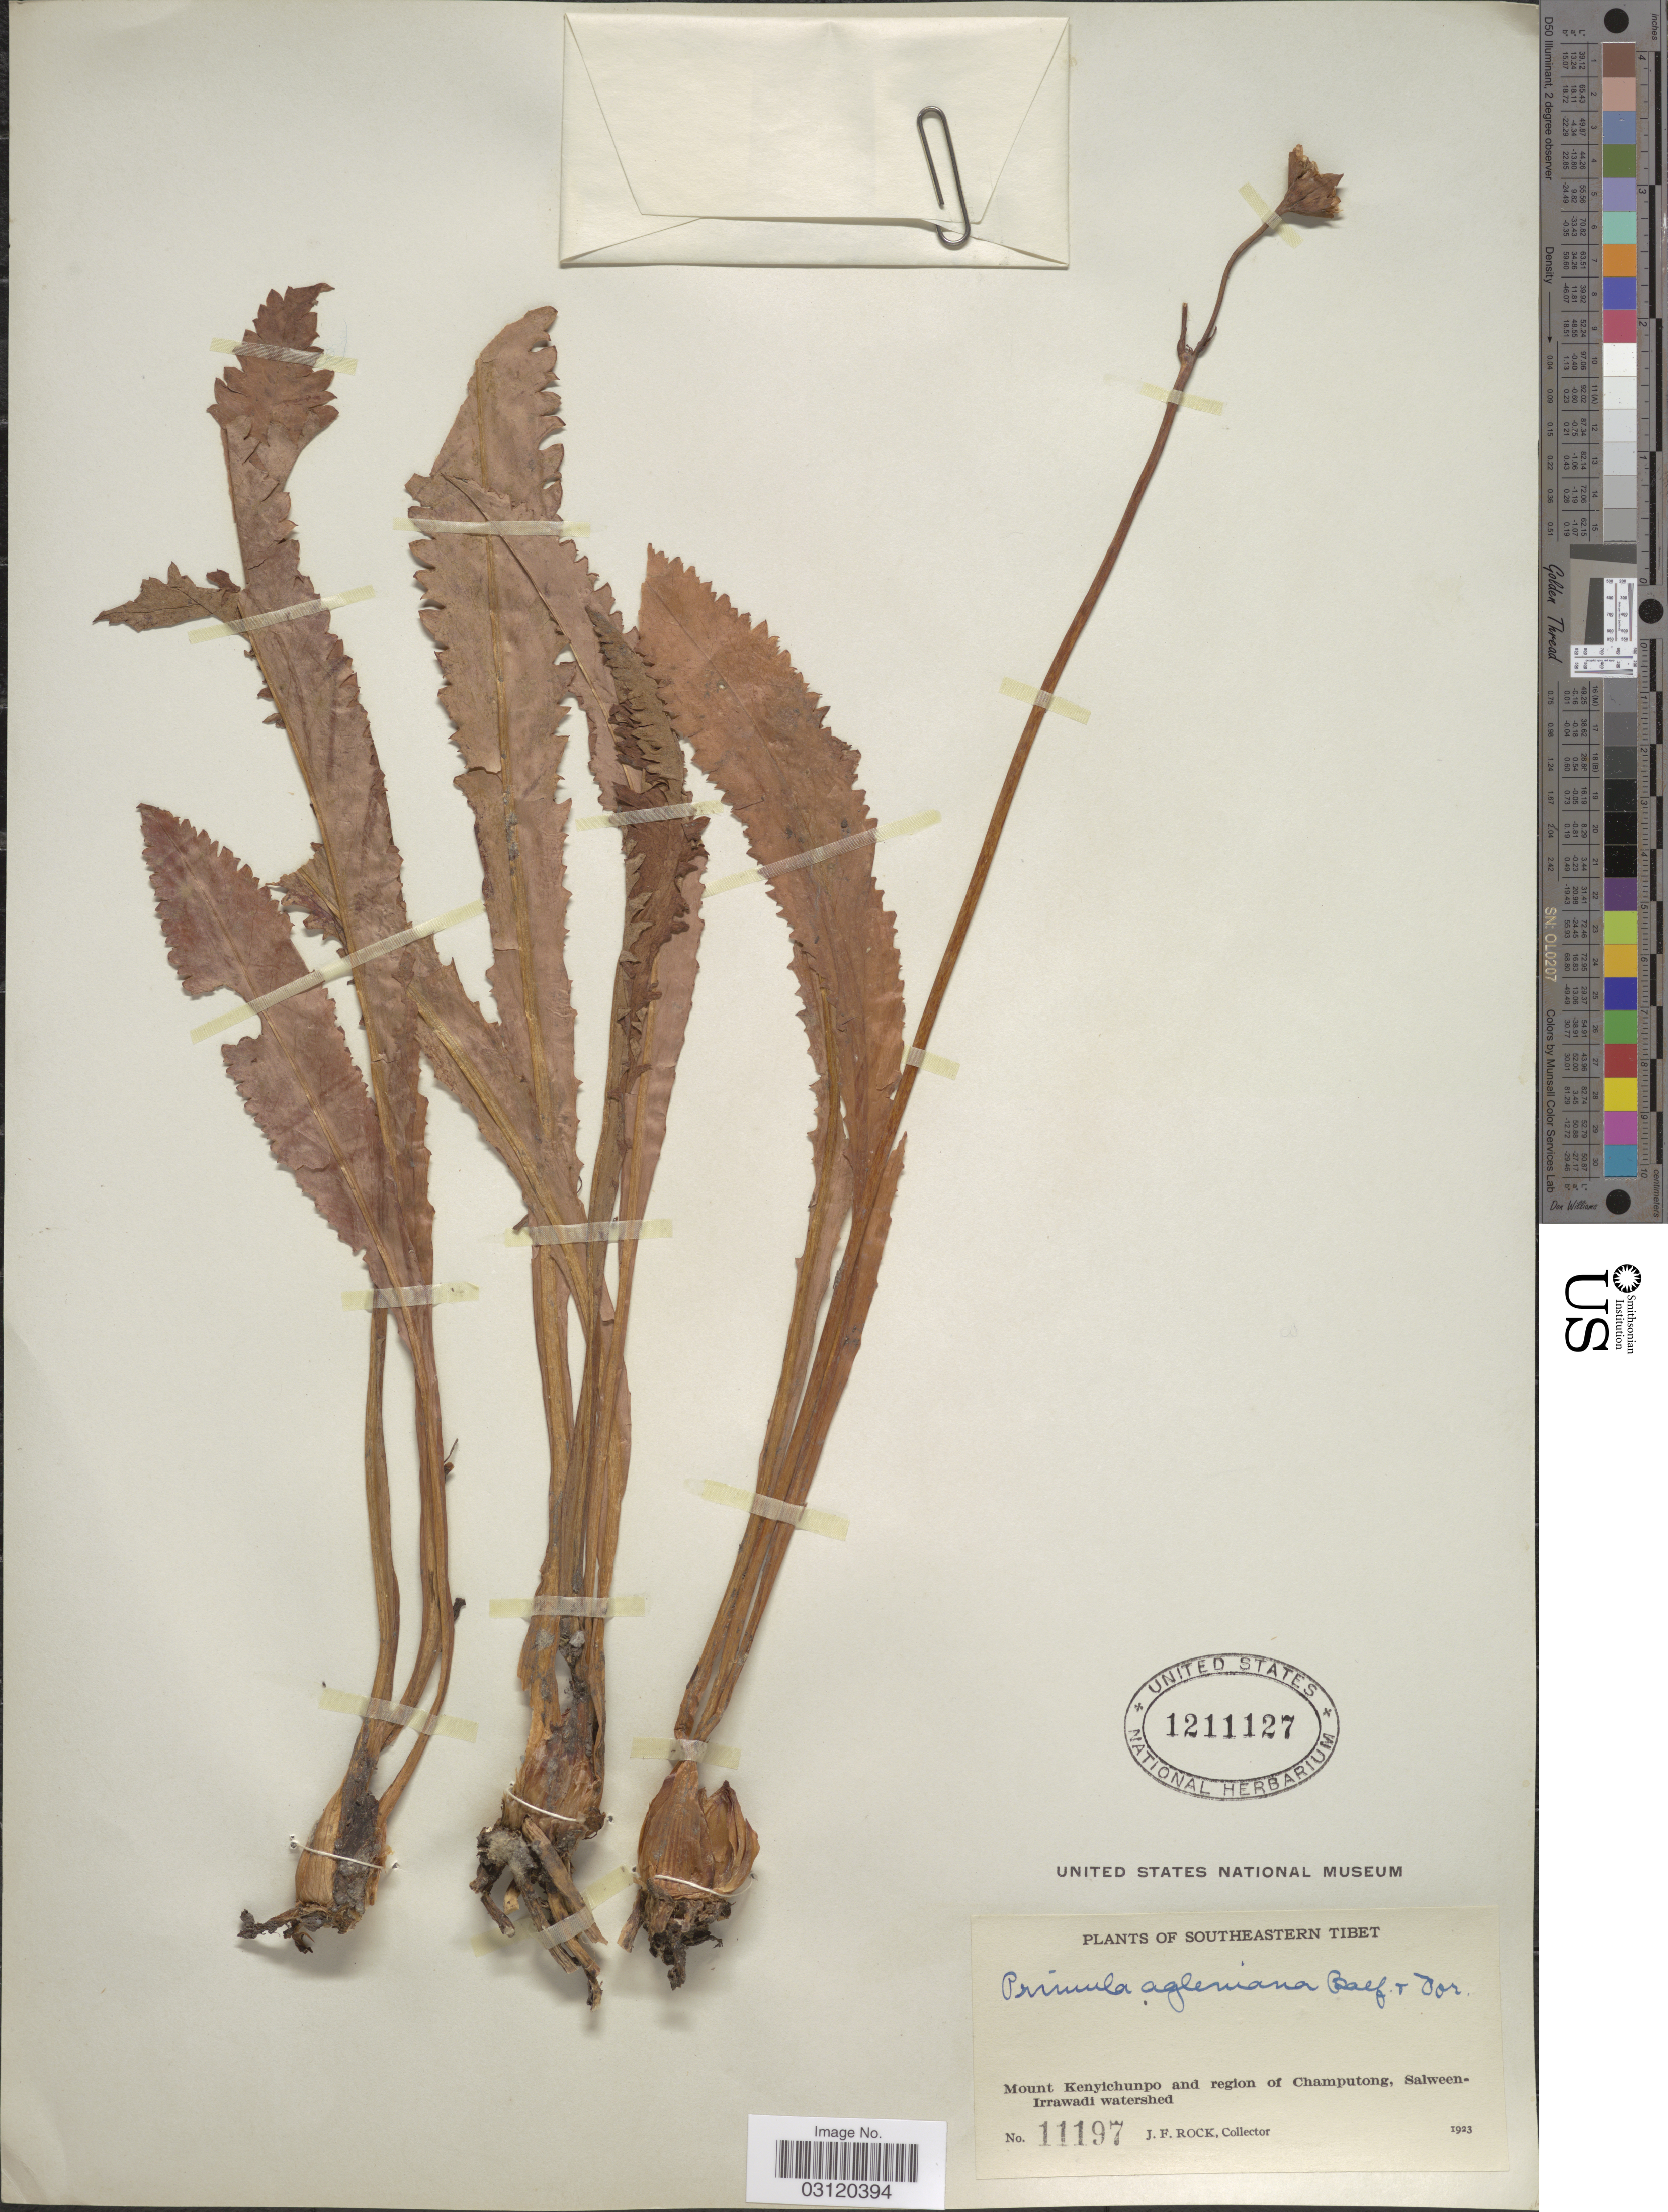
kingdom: Plantae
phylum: Tracheophyta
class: Magnoliopsida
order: Ericales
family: Primulaceae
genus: Primula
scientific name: Primula agleniana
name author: Balf. f. & Forrest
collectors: J. Rock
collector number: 11197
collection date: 1923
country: China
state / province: Xizang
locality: Southeastern Tibet. Mount Kenyichunpo and region of Champutong, Salween-Irrawadi watershed.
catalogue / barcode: US 1211127